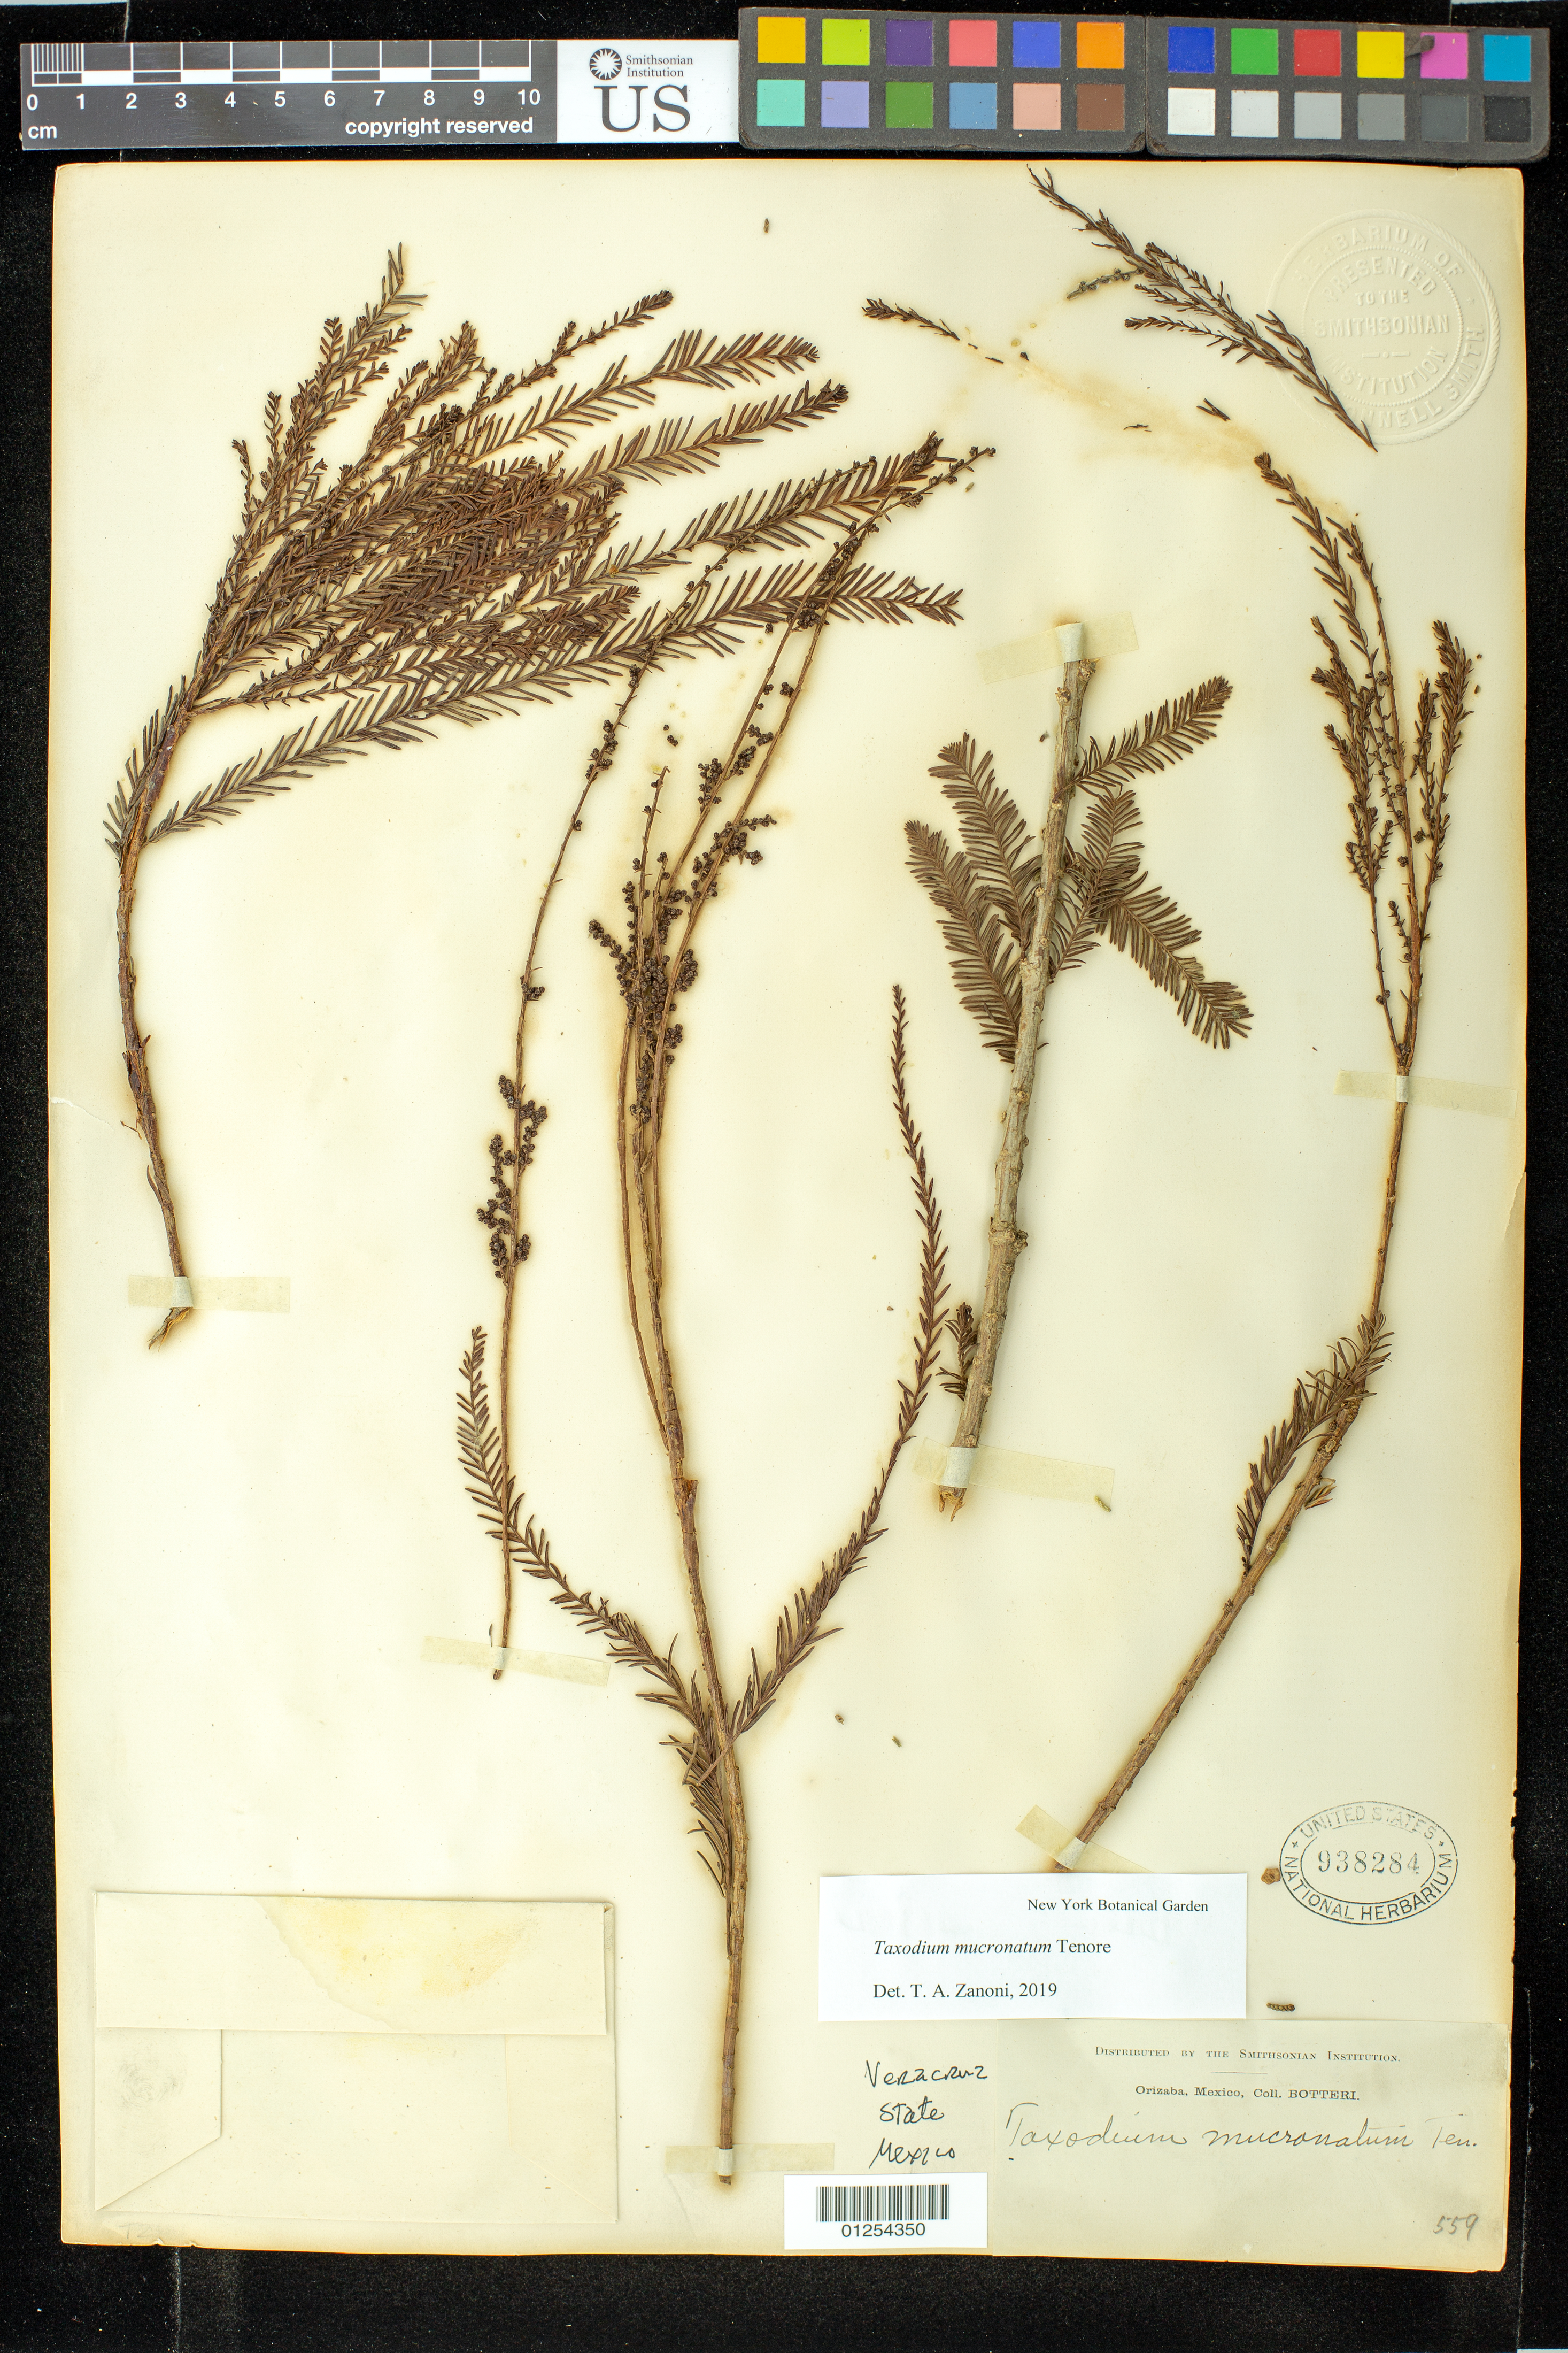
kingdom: Plantae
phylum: Tracheophyta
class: Pinopsida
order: Pinales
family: Cupressaceae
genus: Taxodium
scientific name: Taxodium mucronatum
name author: Ten.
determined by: Zanoni, T. A., (NY), New York Botanical Garden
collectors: M. Botteri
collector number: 559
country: Mexico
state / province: Veracruz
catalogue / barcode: US 938284